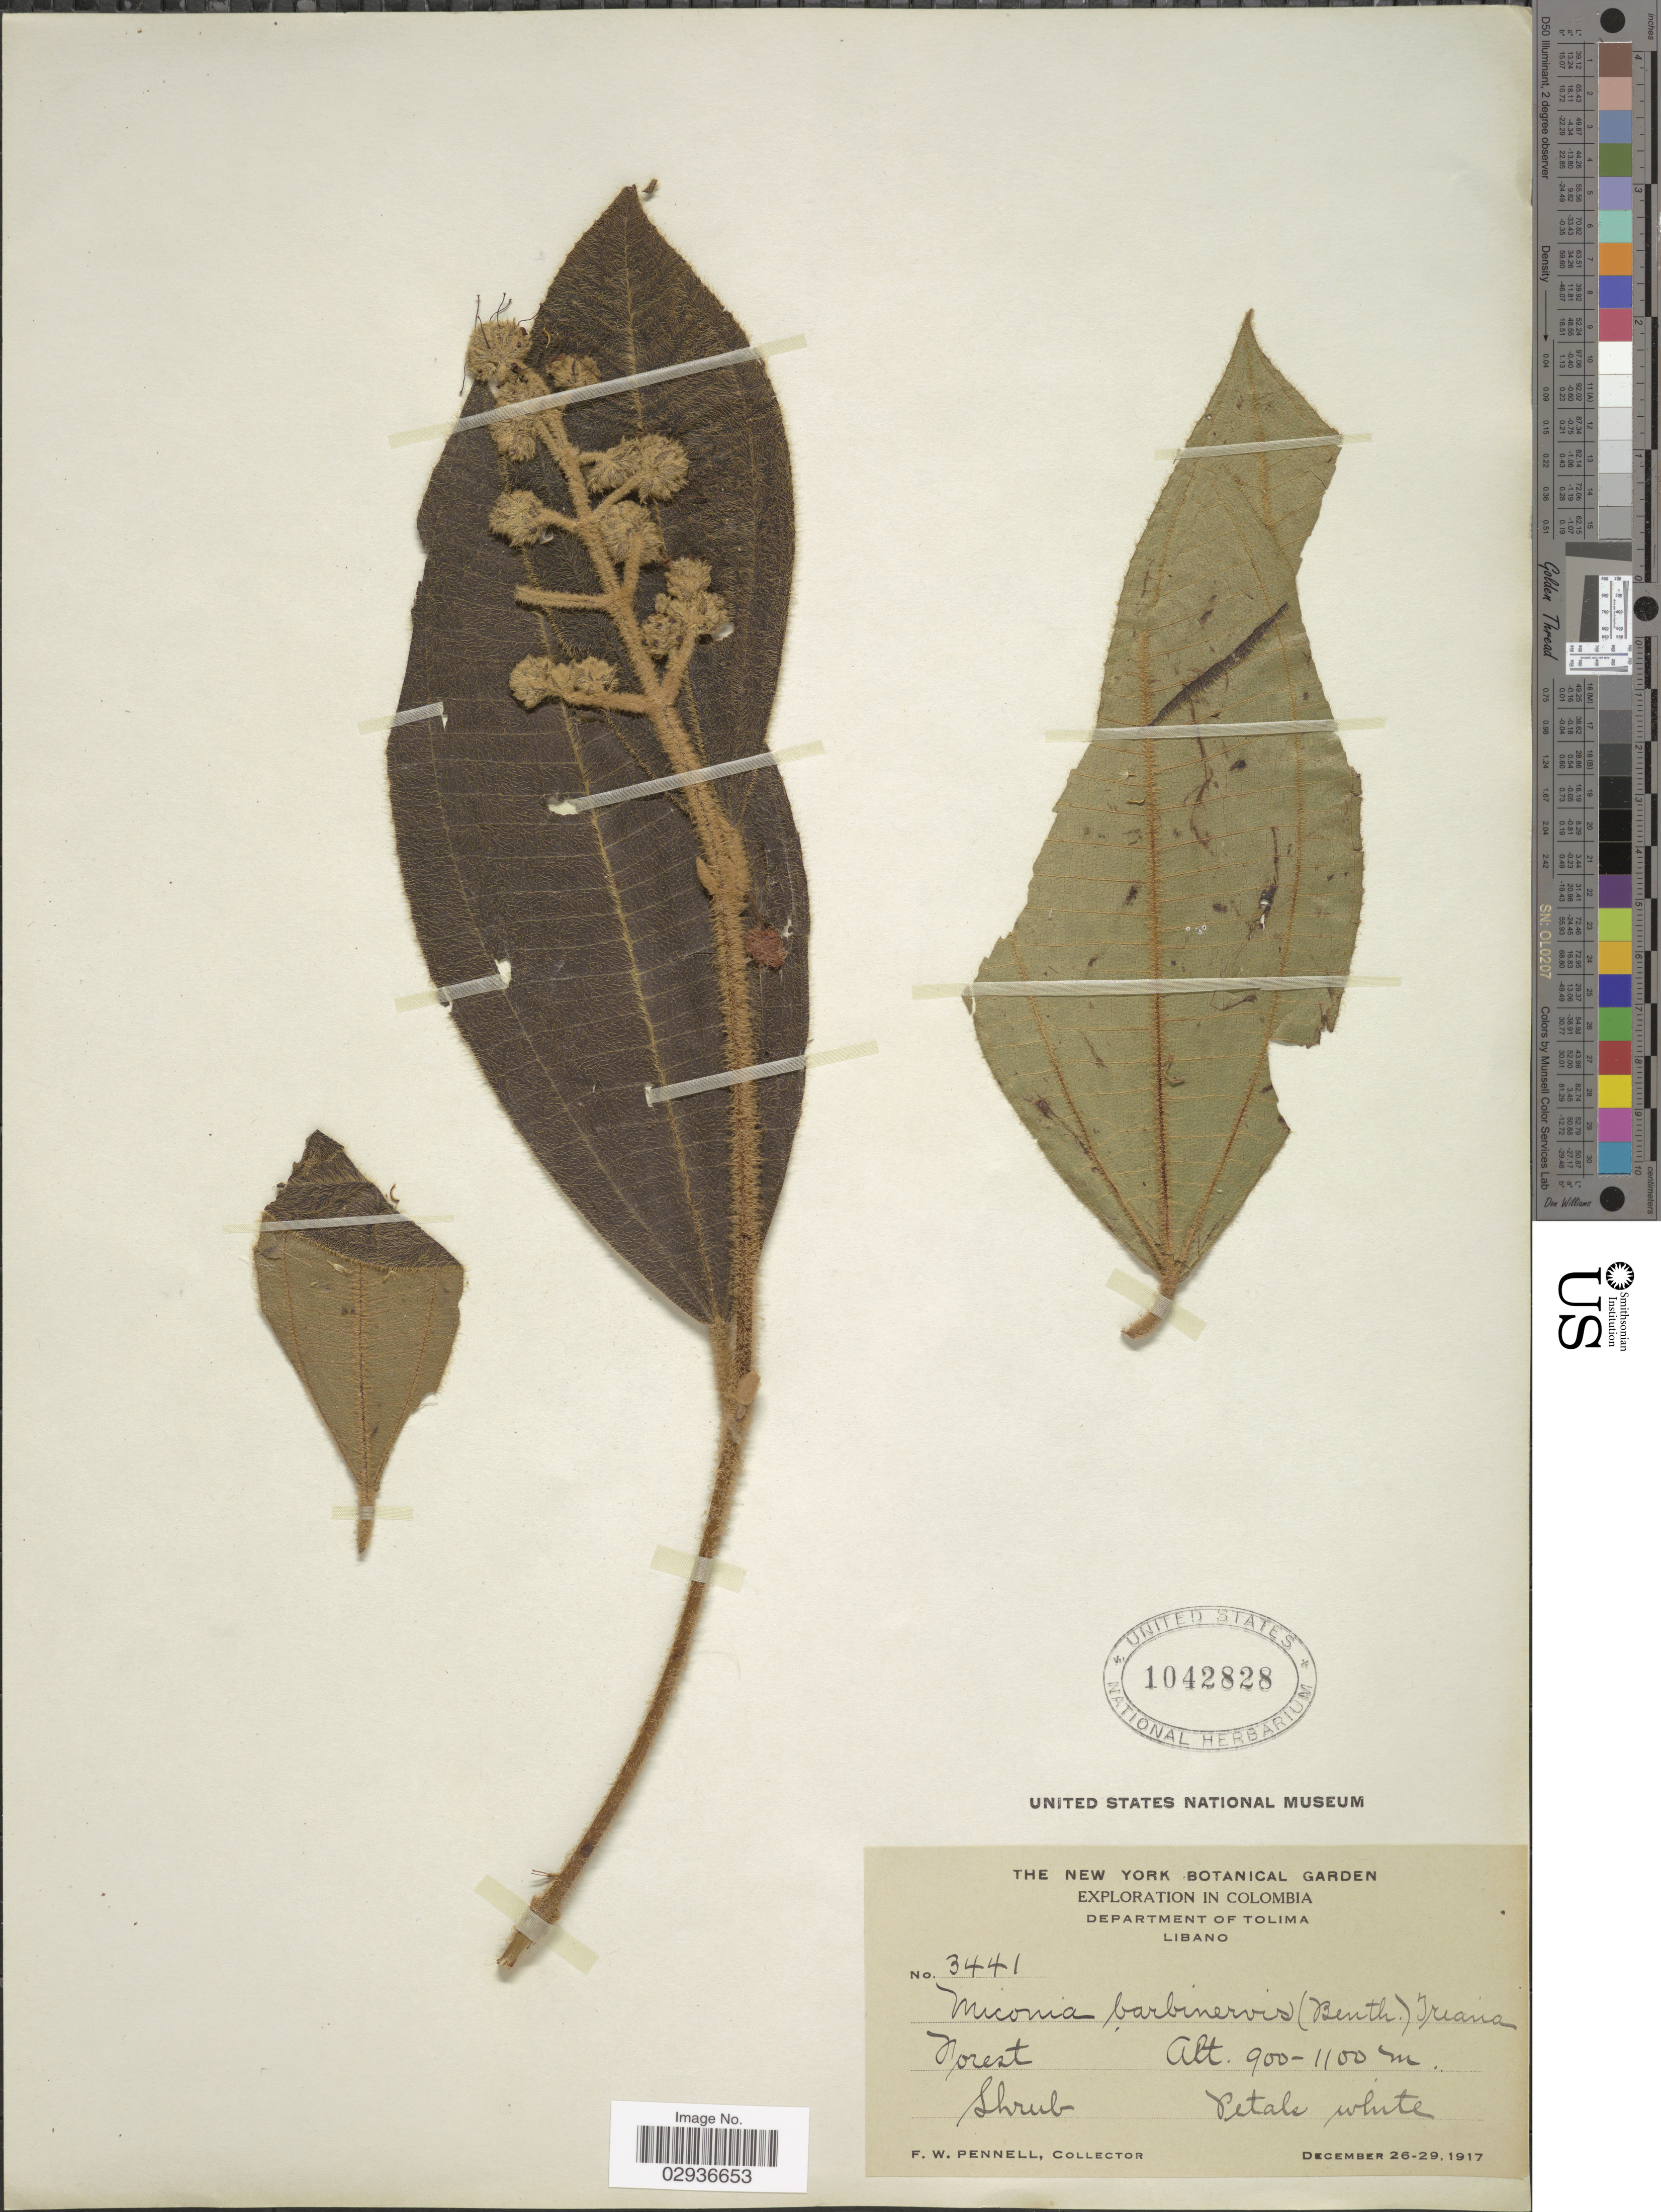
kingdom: Plantae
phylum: Tracheophyta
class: Magnoliopsida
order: Myrtales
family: Melastomataceae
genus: Miconia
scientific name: Miconia barbinervis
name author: (Benth.) Triana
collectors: F. W. Pennell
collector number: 3441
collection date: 1917-12-26/1917-12-29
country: Colombia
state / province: Tolima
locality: Department of Tolima, Libano.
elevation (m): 900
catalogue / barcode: US 1042828